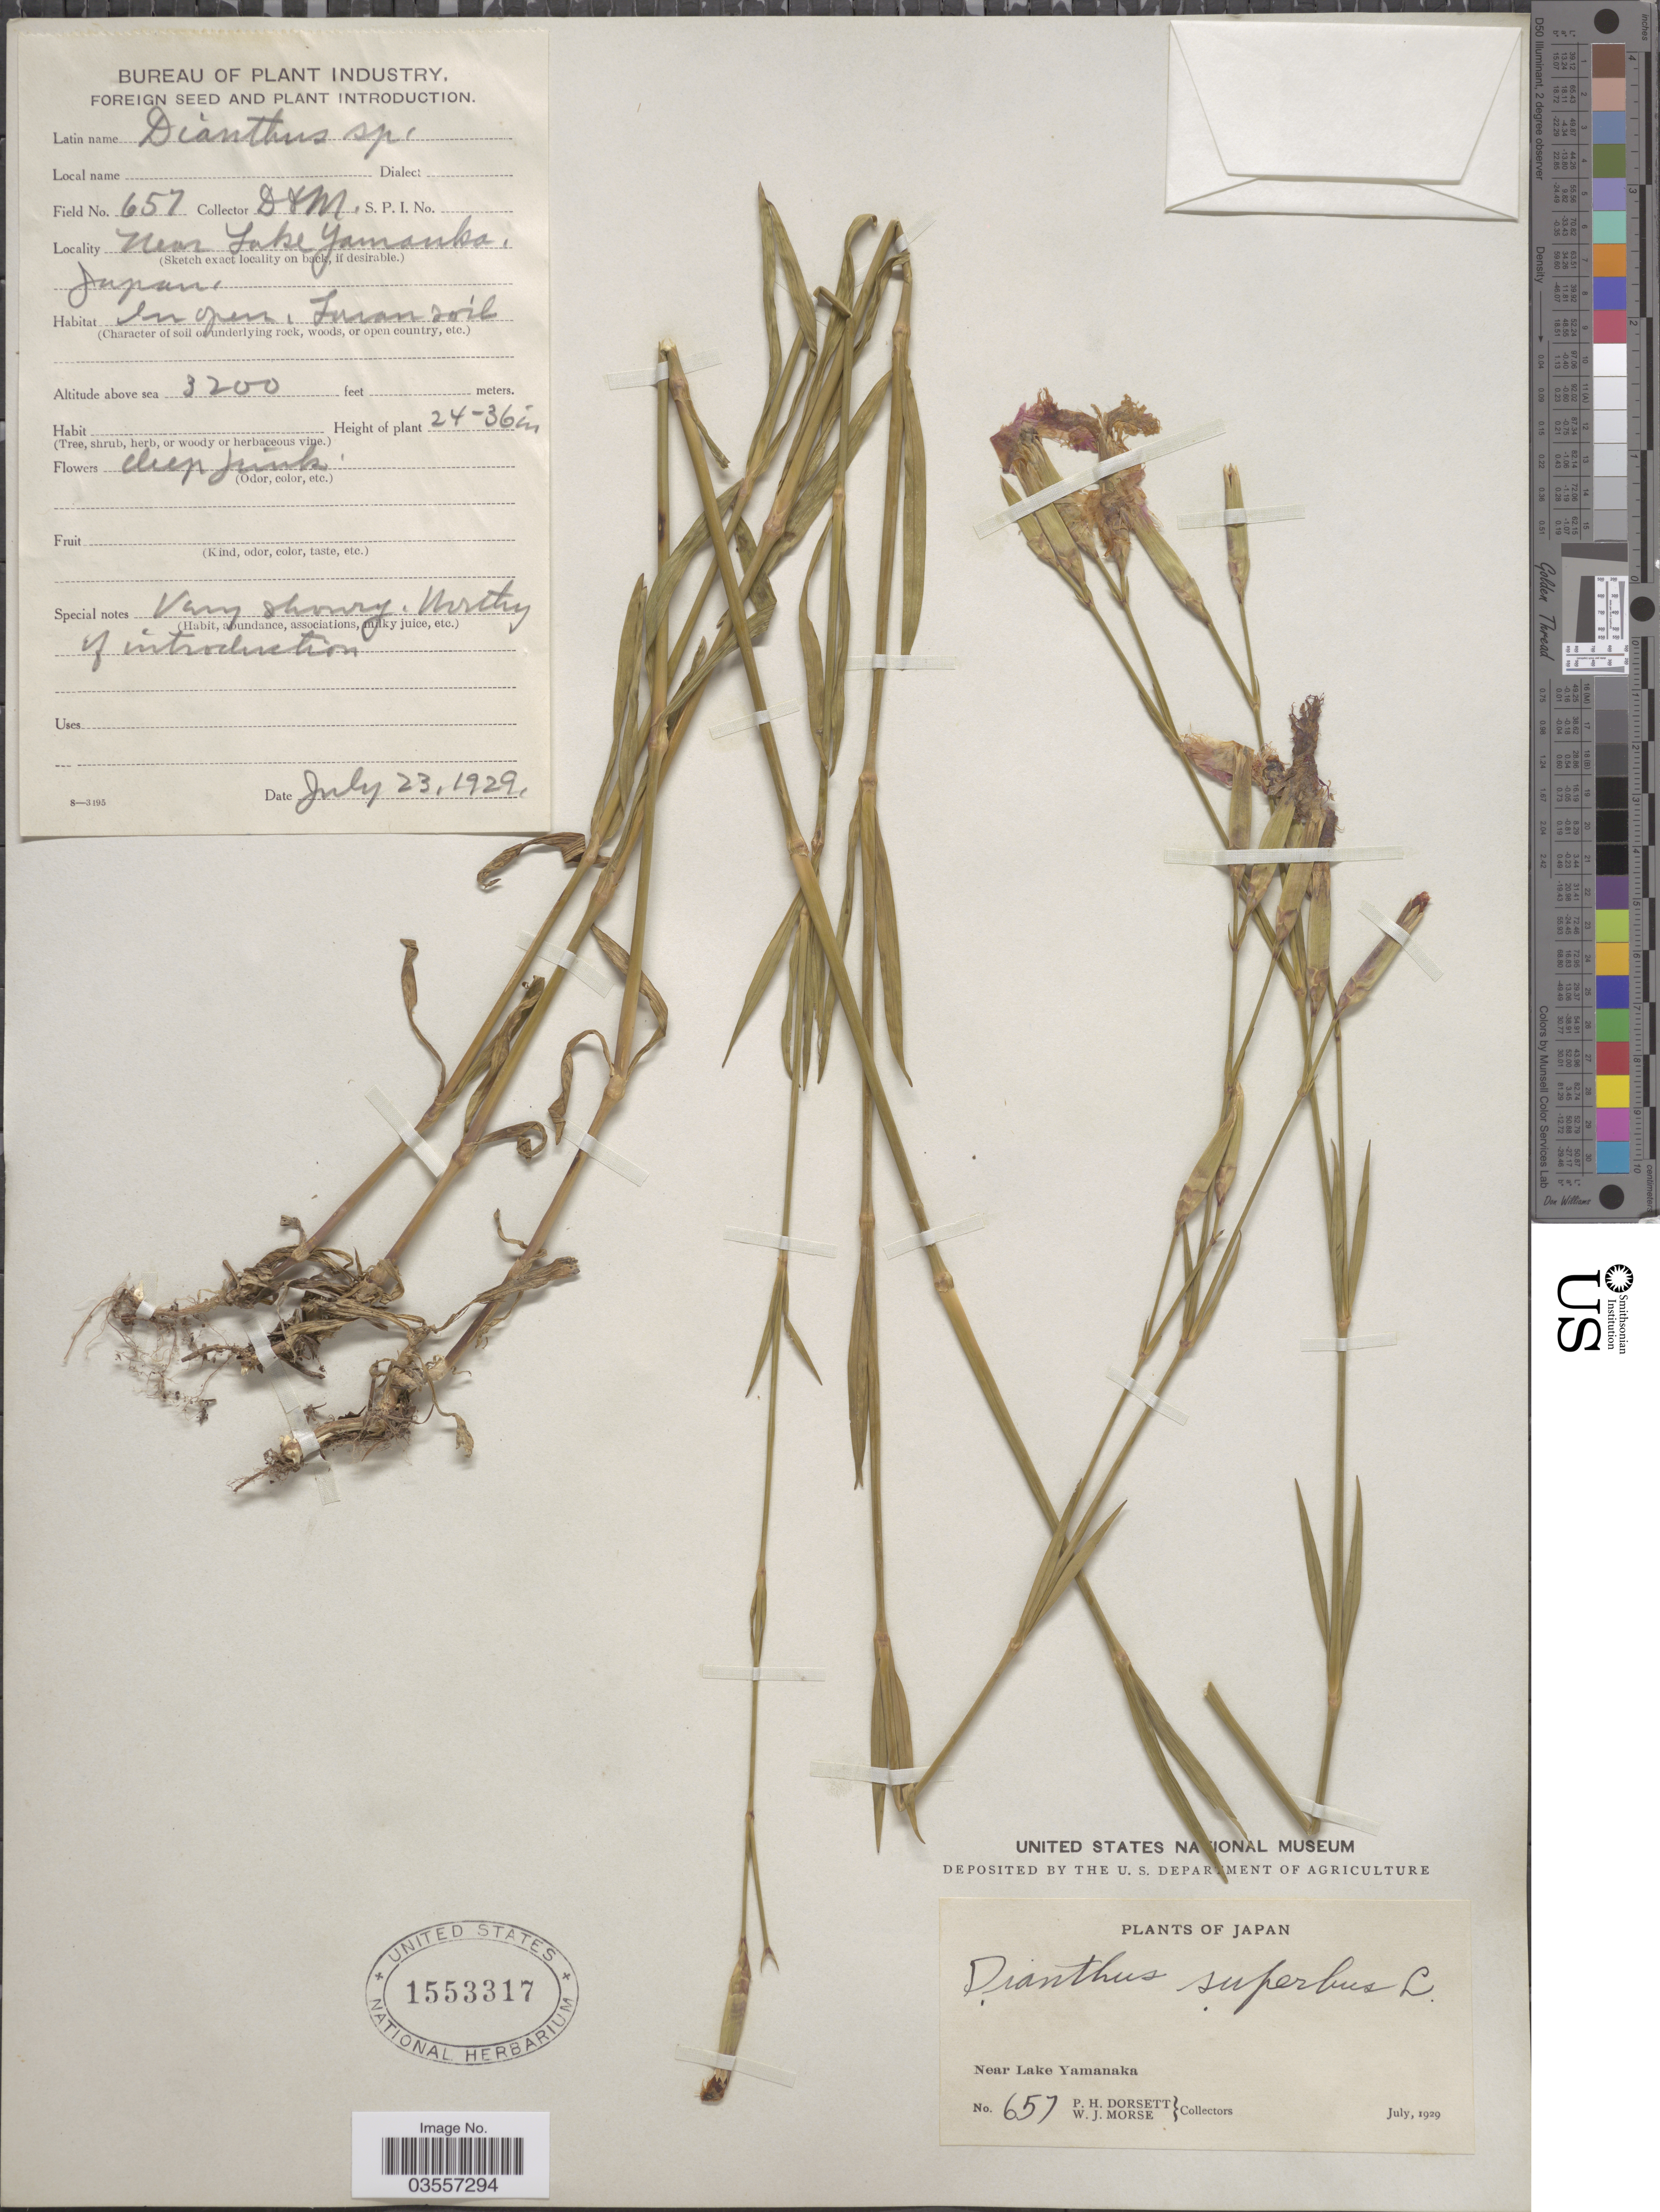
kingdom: Plantae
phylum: Tracheophyta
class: Magnoliopsida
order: Caryophyllales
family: Caryophyllaceae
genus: Dianthus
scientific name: Dianthus superbus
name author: L.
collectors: P. H. Dorsett & W. J. Morse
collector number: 657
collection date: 1929-07-23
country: Japan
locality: Near Lake Yamanaka.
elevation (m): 975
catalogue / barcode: US 1553317